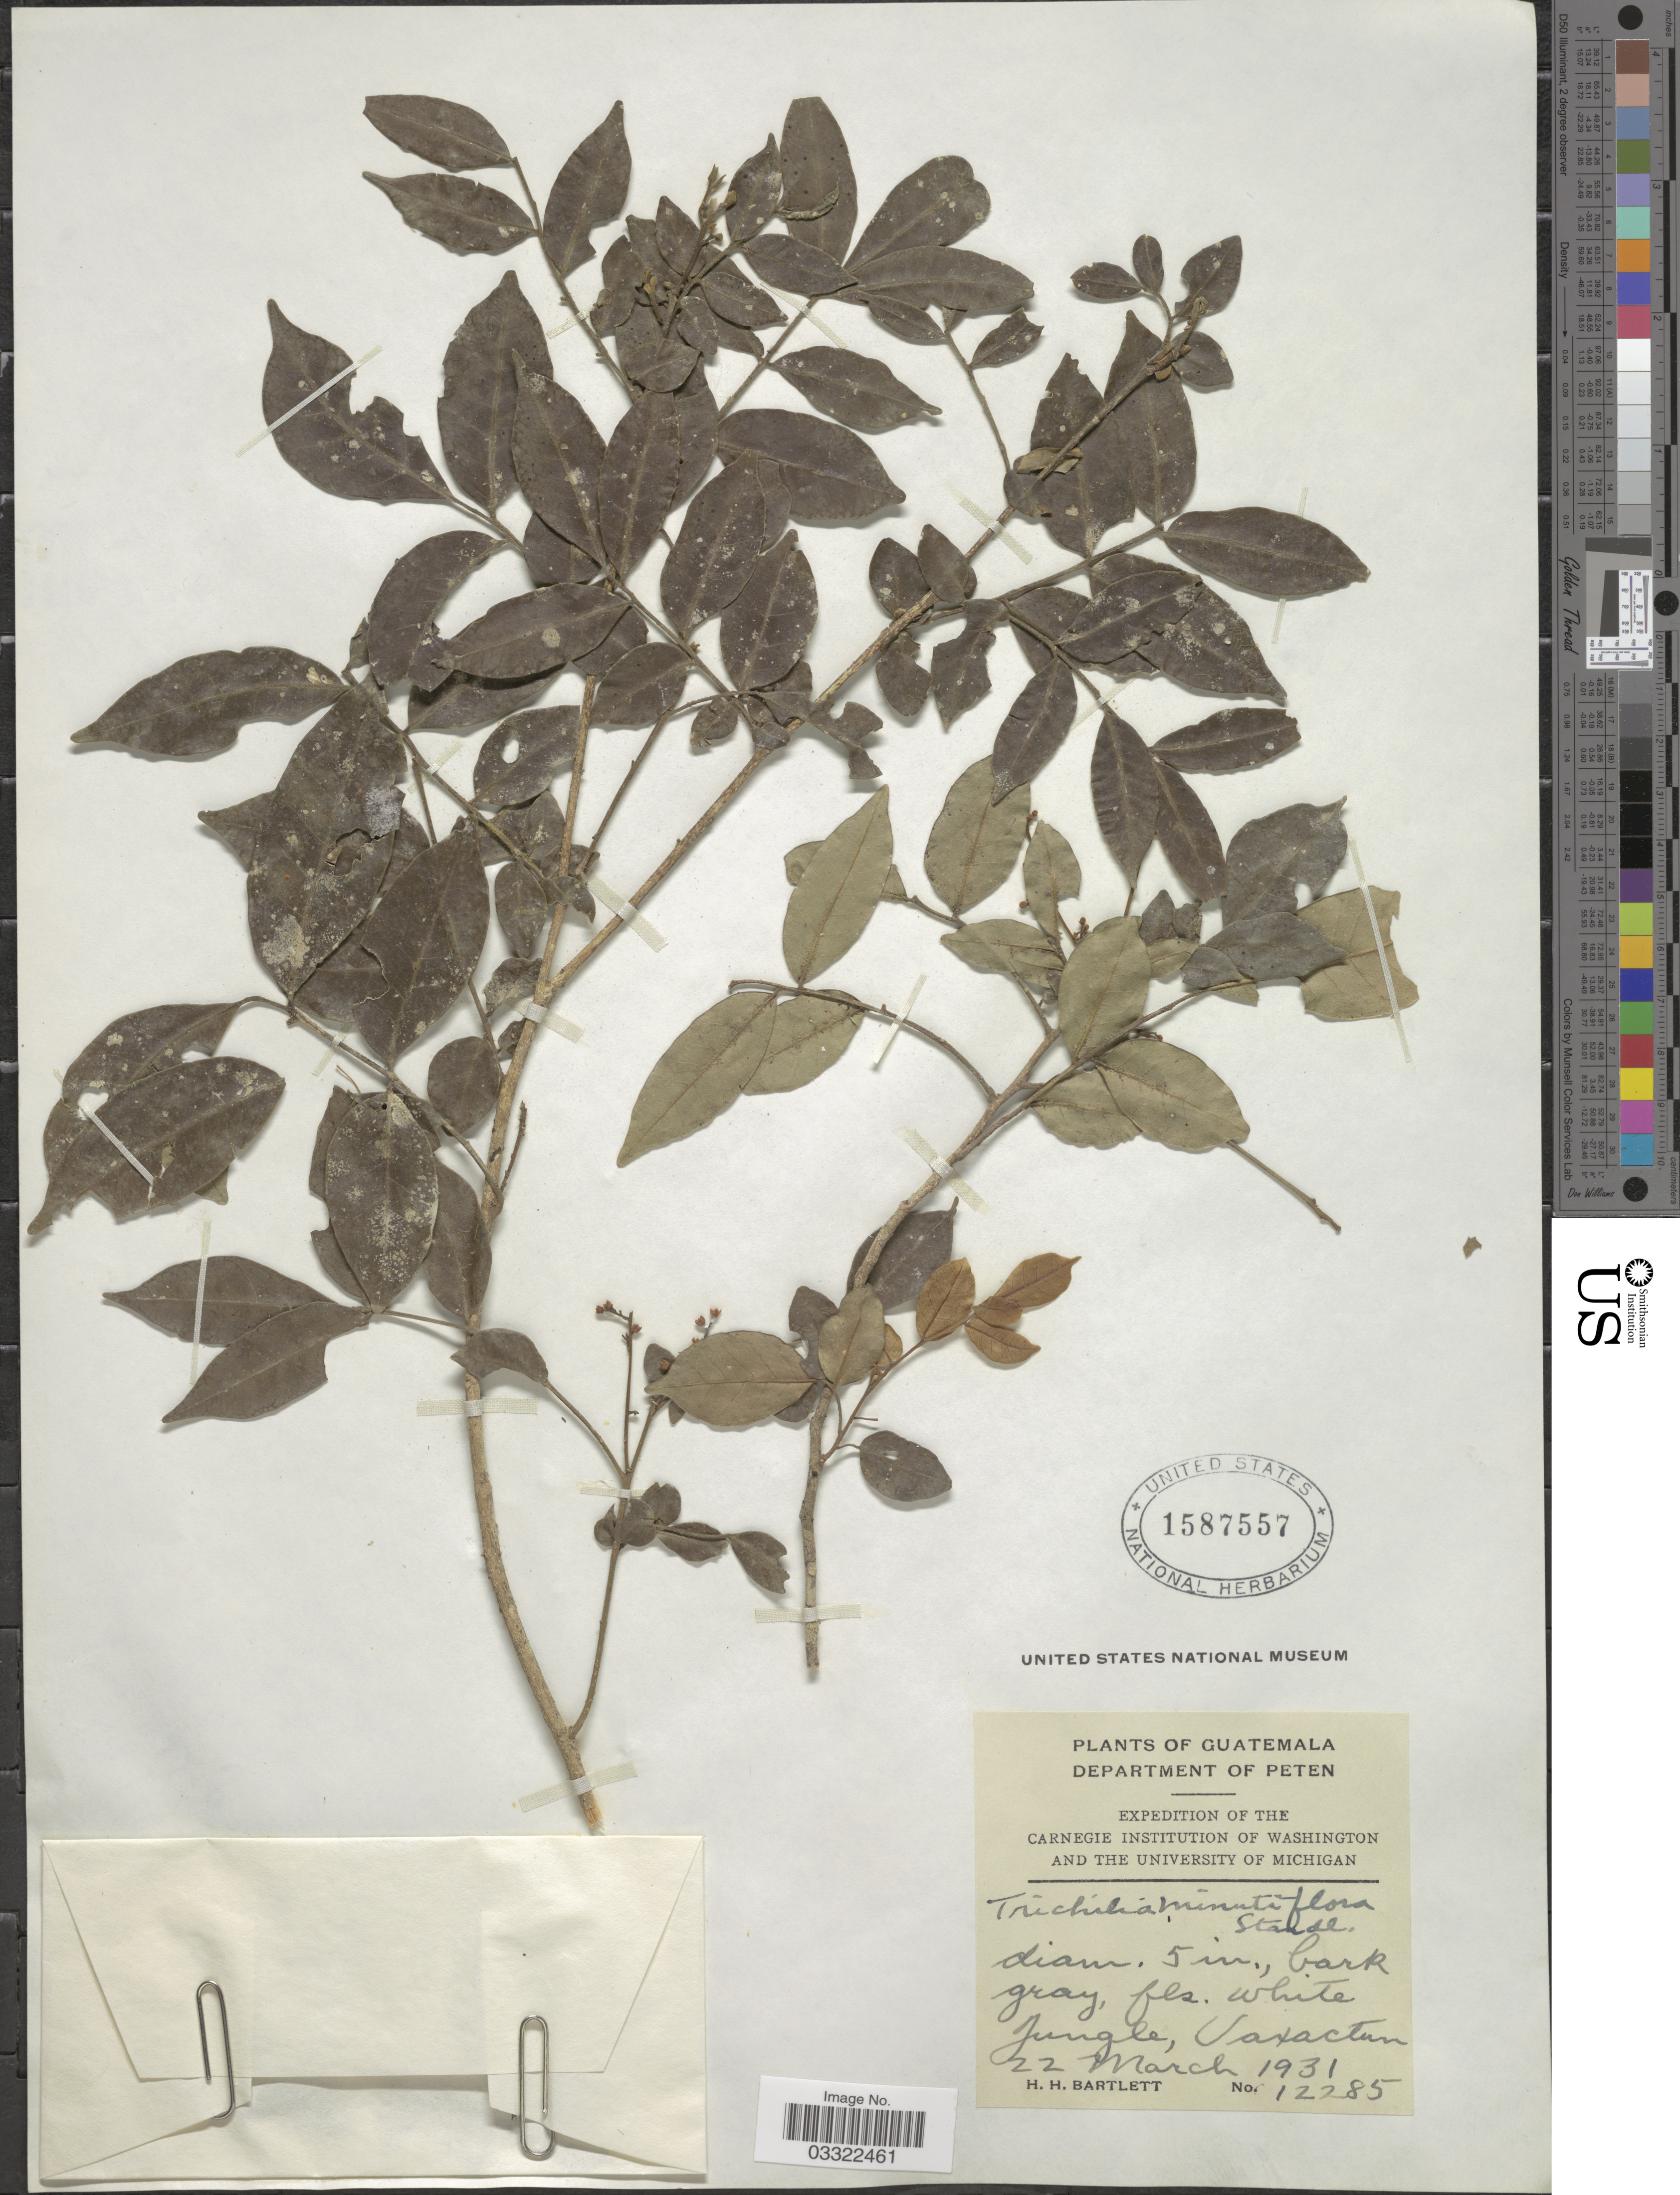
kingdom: Plantae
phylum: Tracheophyta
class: Magnoliopsida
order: Sapindales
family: Meliaceae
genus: Trichilia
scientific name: Trichilia minutiflora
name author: Standl.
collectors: H. H. Bartlett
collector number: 12285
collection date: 1931-03-22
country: Guatemala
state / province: El Petén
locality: Department of Peten. Jungle, Uaxactun.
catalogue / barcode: US 1587557